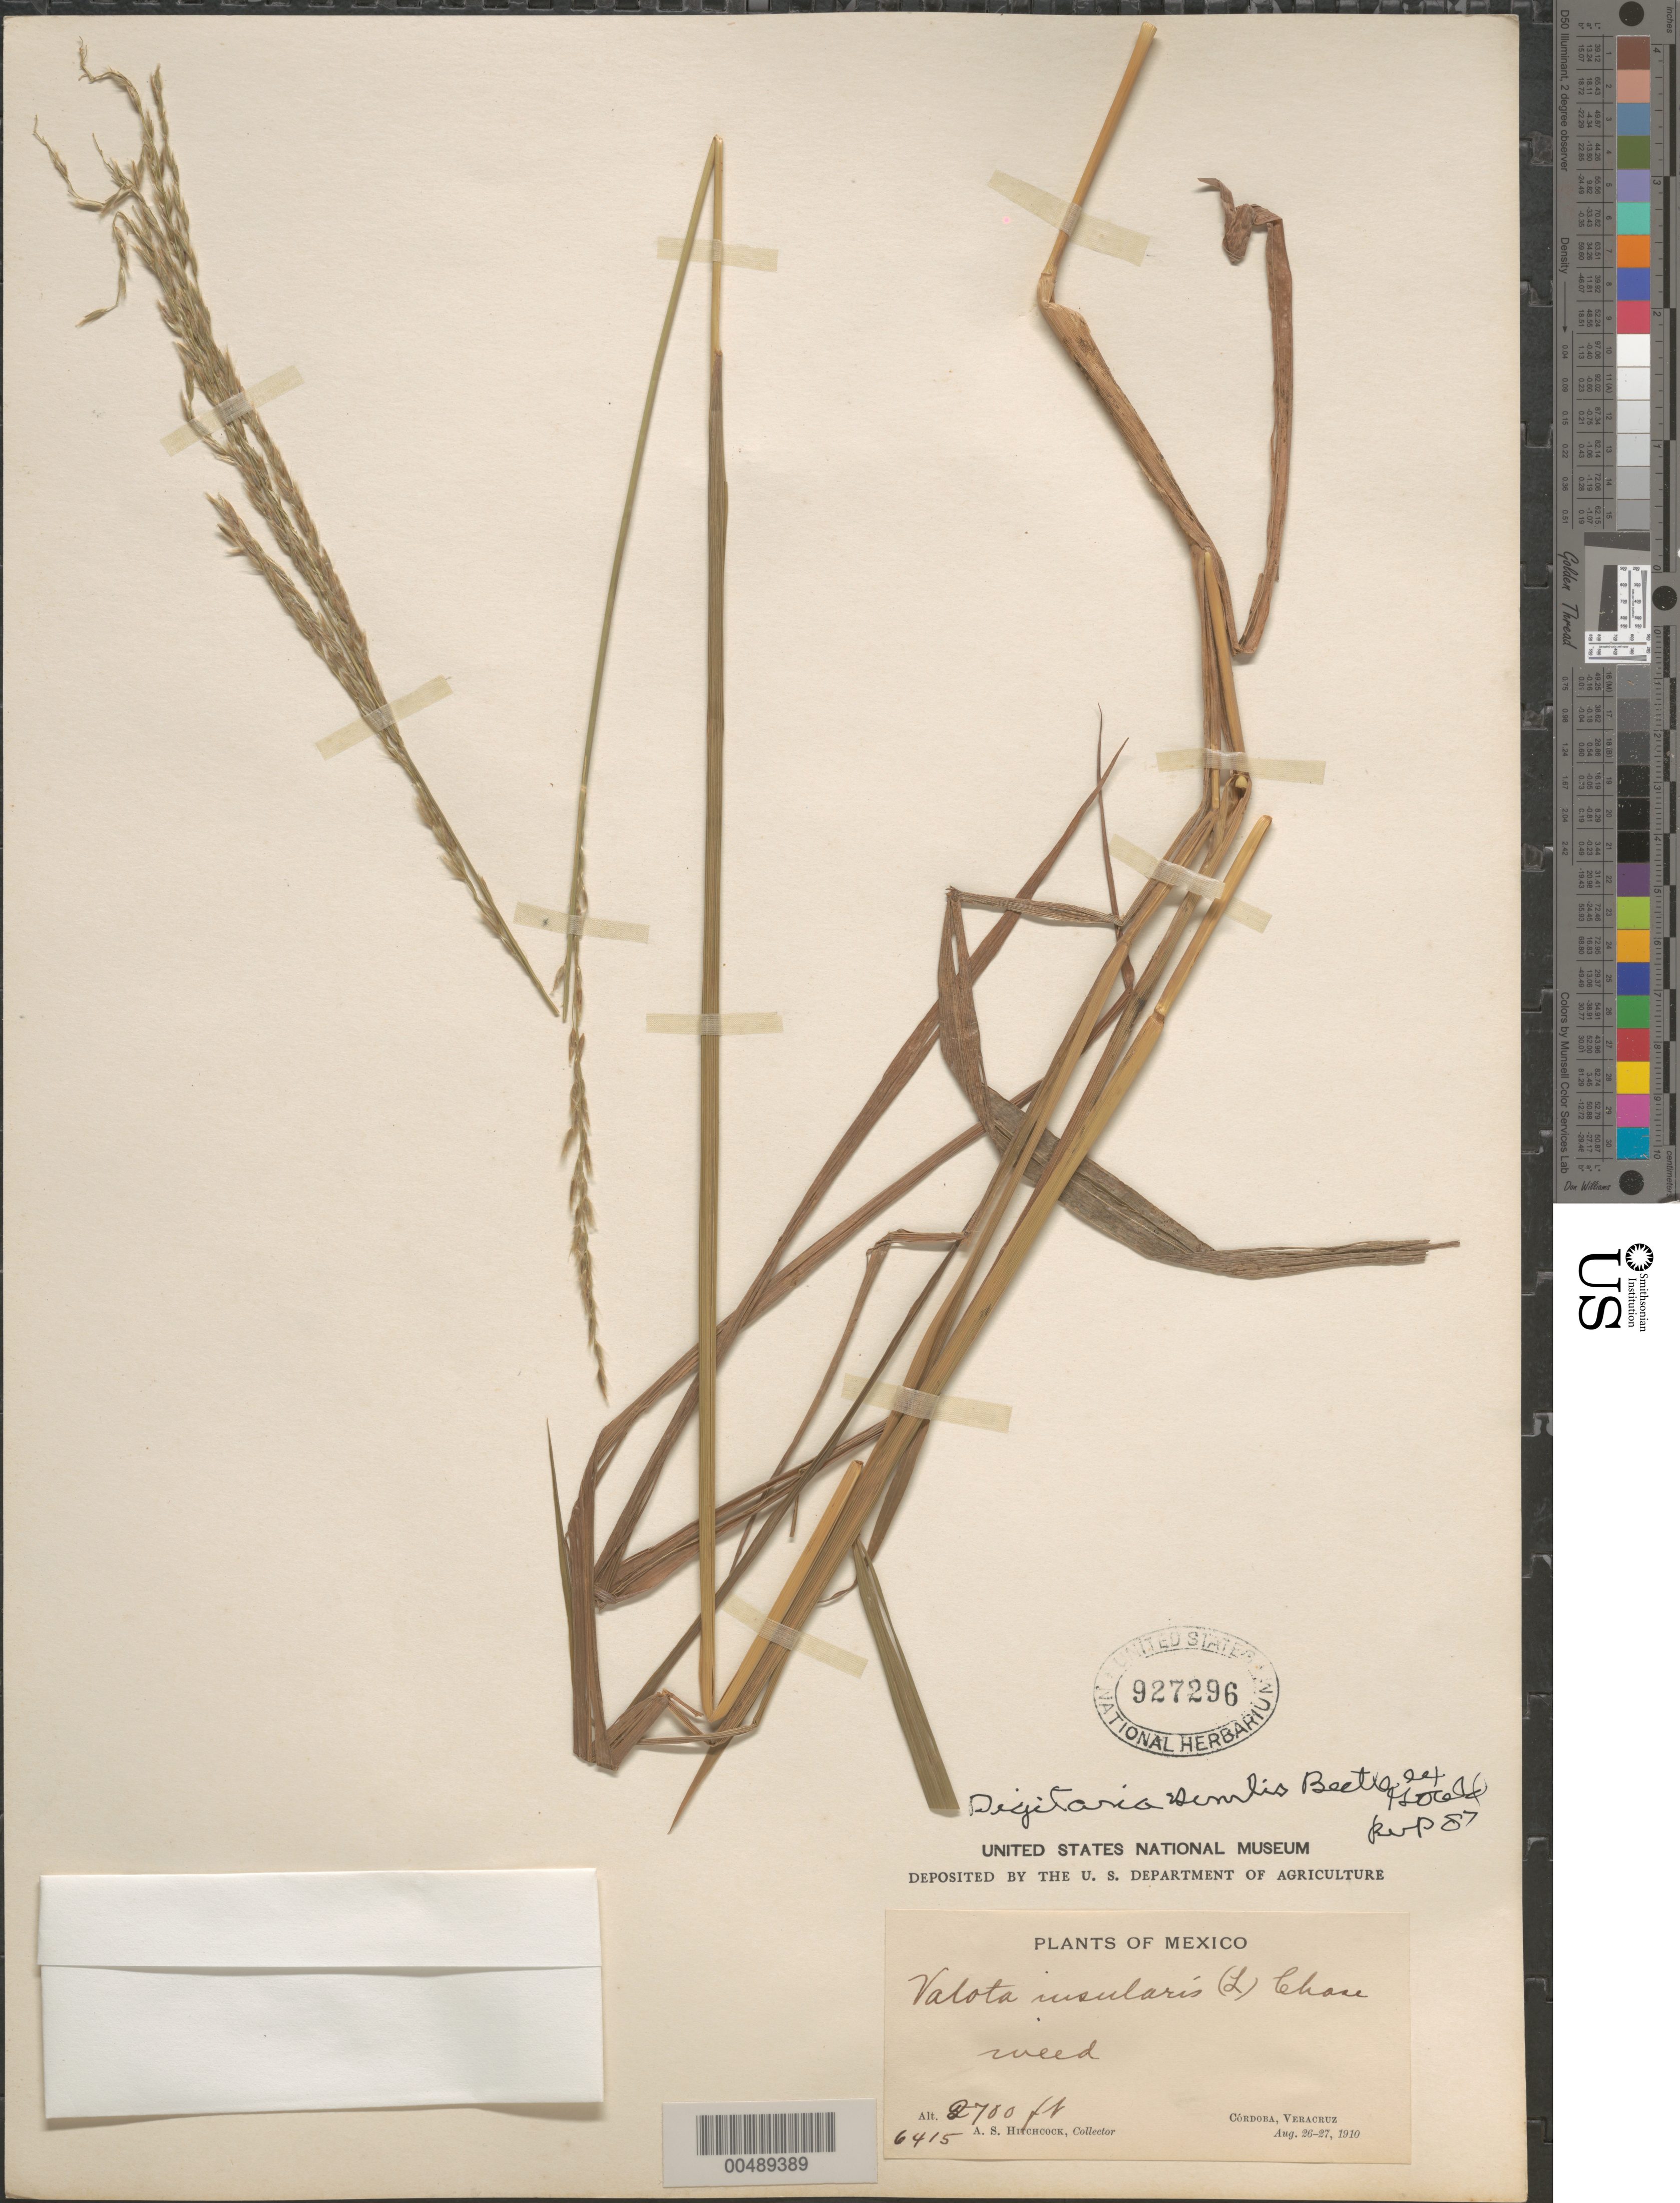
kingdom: Plantae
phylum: Tracheophyta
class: Liliopsida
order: Poales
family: Poaceae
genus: Digitaria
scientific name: Digitaria similis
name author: Beetle ex Gould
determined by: Pohl, R. W.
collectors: A. S. Hitchcock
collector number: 6415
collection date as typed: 26 Aug 1910 to 27 Aug 1910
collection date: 1910-08-26/1910-08-27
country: Mexico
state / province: Veracruz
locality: Córdoba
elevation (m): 823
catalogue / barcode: US 927296